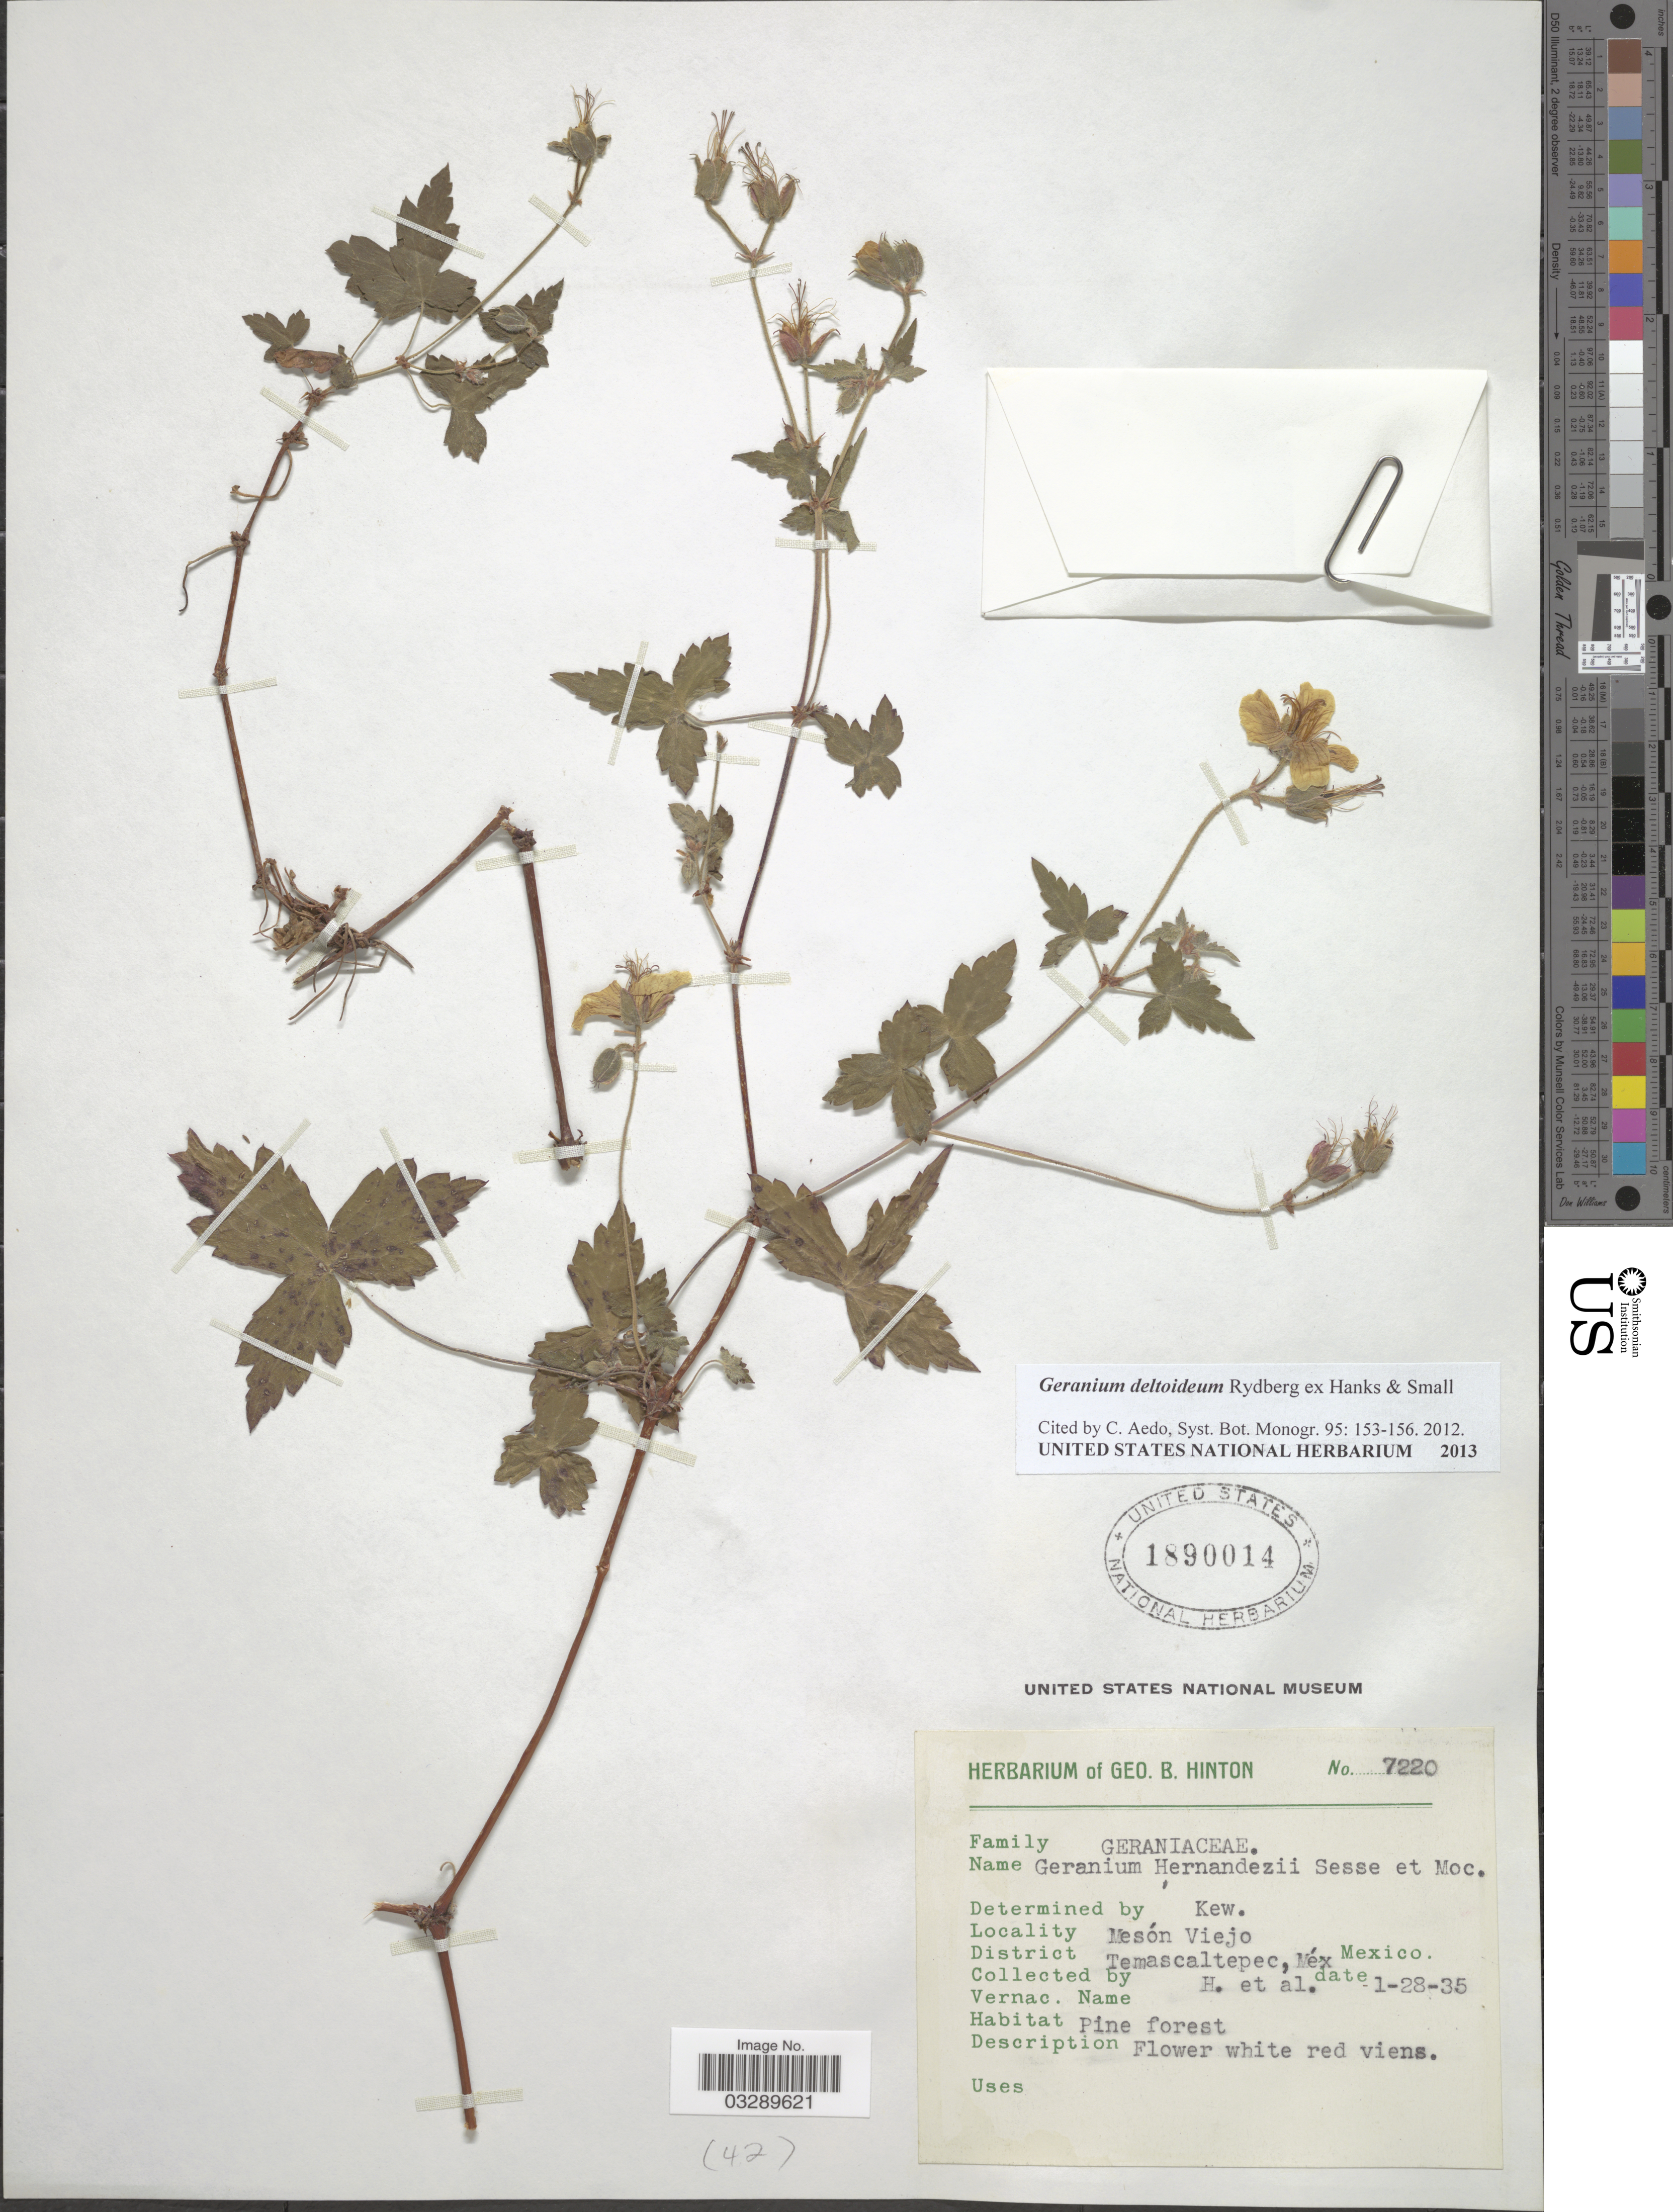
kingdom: Plantae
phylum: Tracheophyta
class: Magnoliopsida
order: Geraniales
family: Geraniaceae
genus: Geranium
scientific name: Geranium deltoideum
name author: Rydb.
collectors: G. B. Hinton & et al.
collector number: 7220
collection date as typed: Transcribed d/m/y: 28/1/35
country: Mexico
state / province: México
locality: Mesón Viejo, District Temascaltepec.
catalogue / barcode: US 1890014